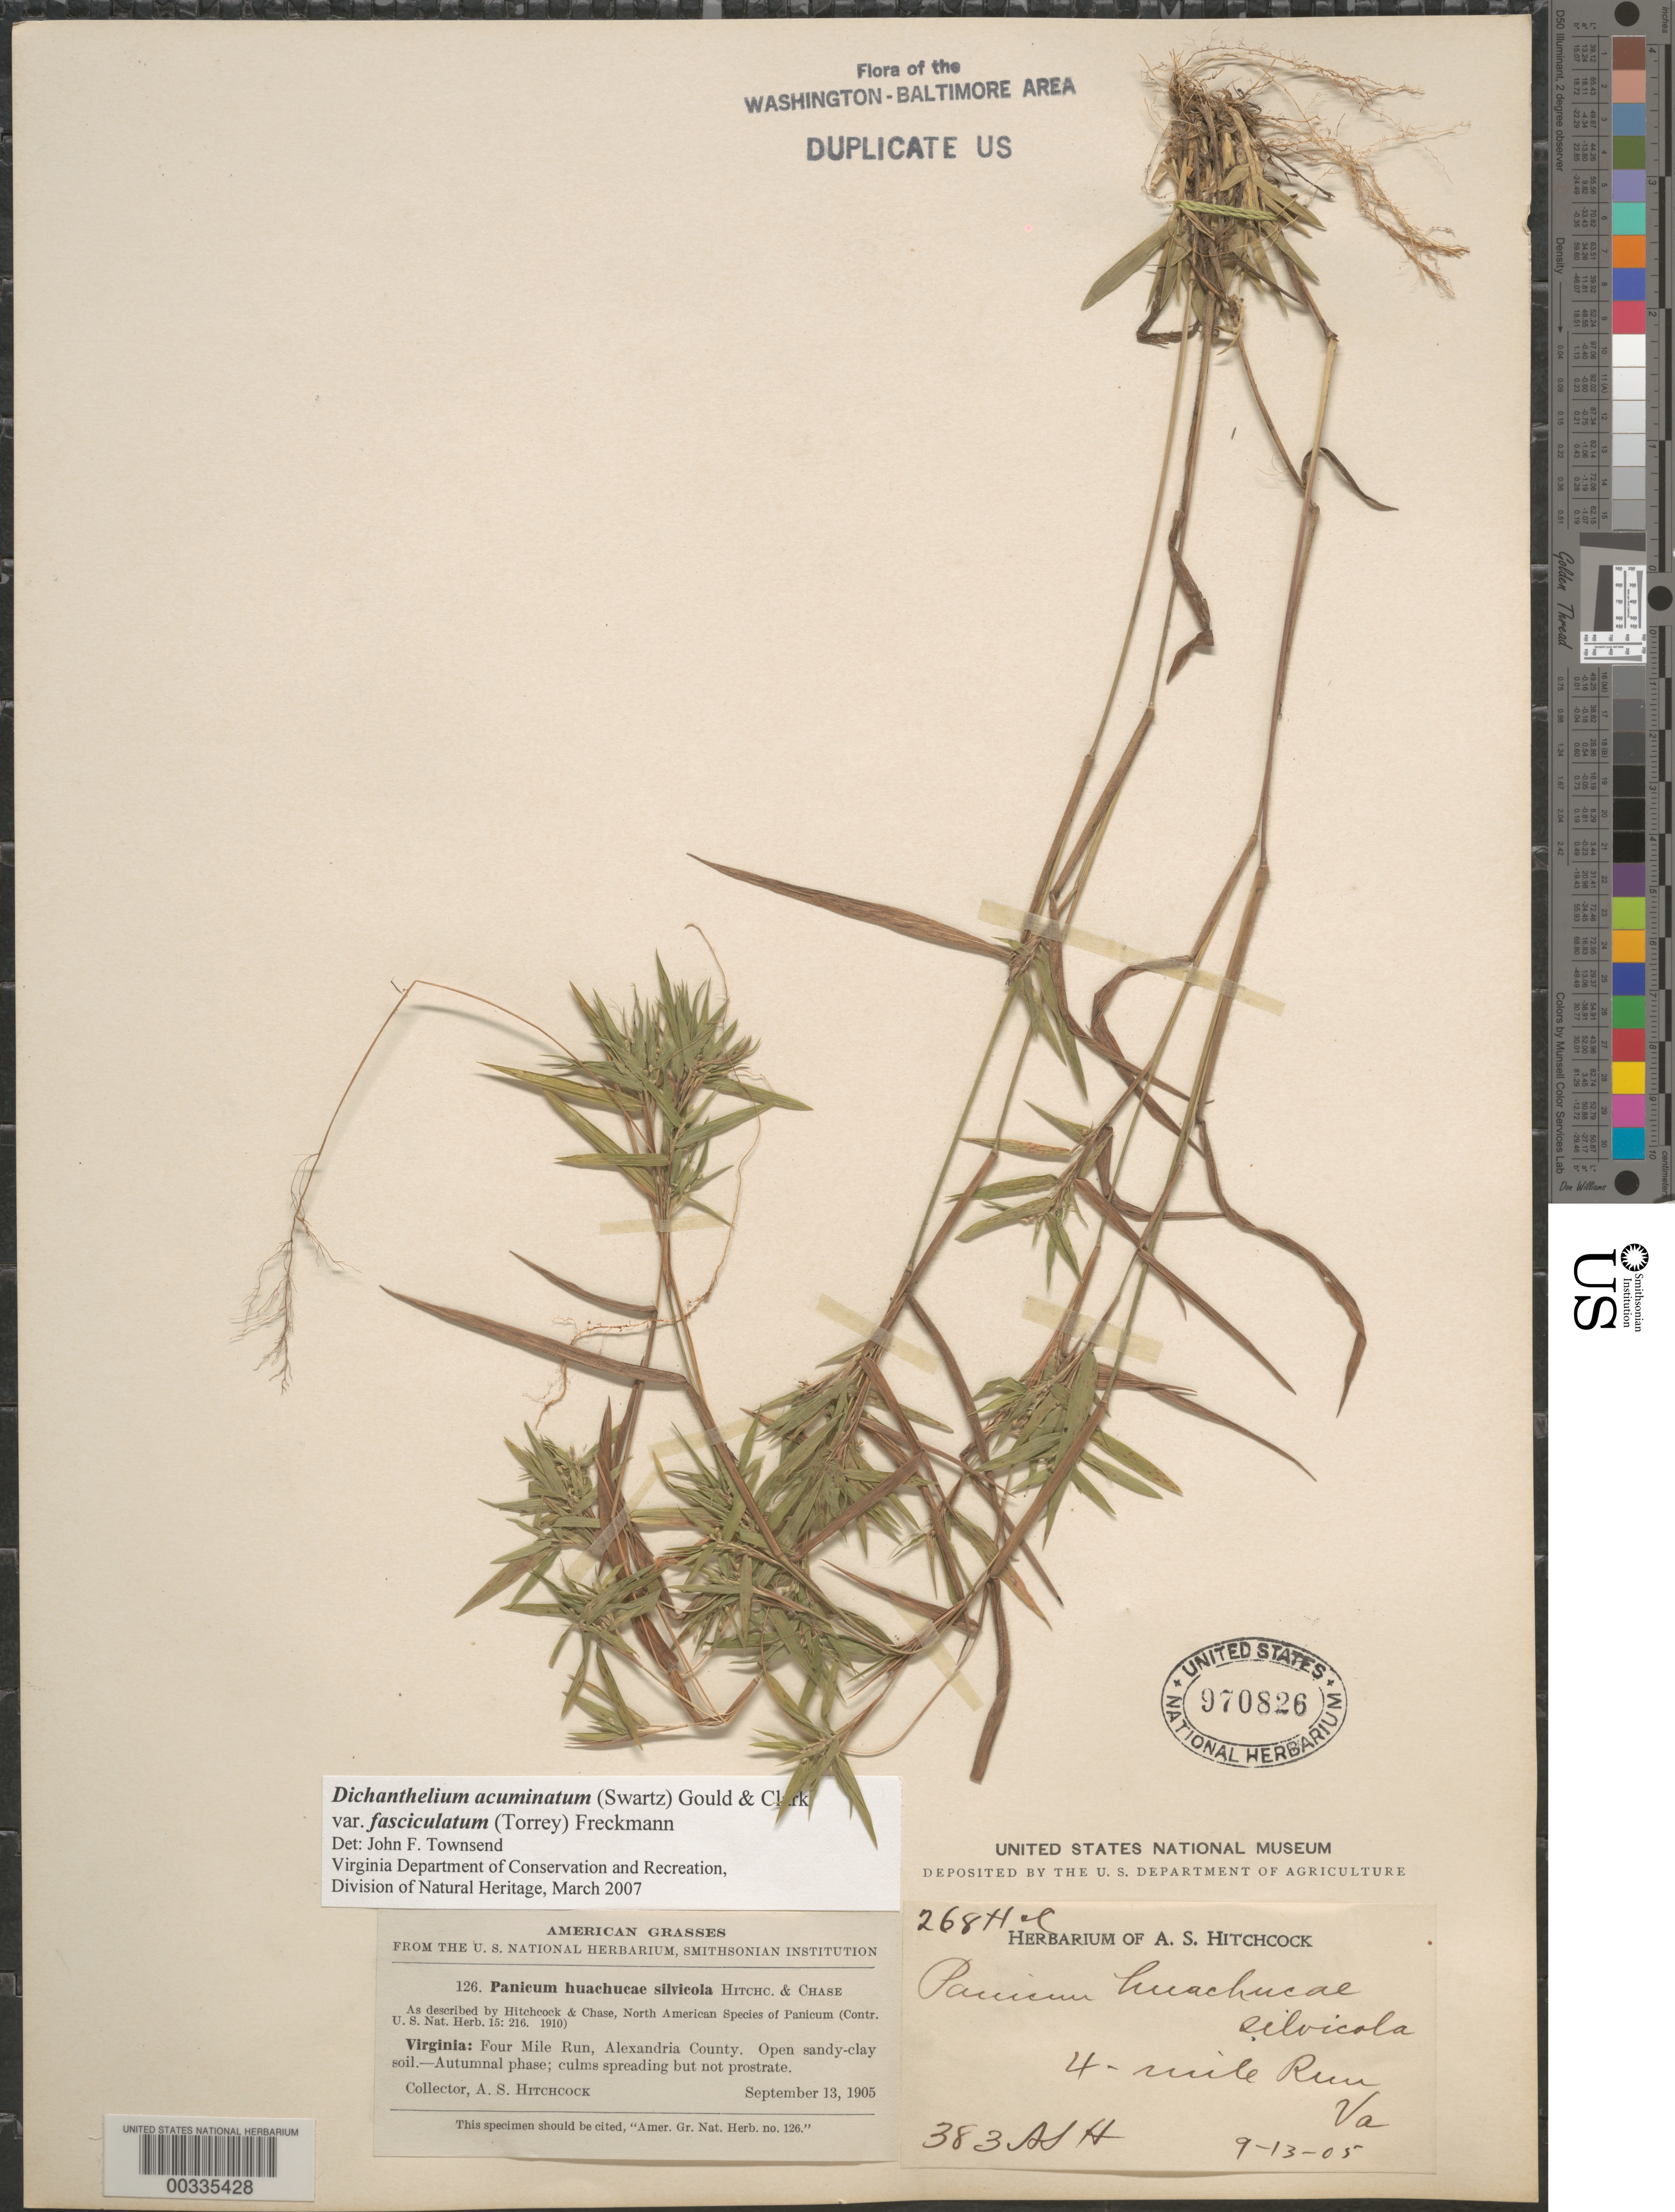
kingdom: Plantae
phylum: Tracheophyta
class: Liliopsida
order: Poales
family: Poaceae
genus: Dichanthelium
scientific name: Dichanthelium acuminatum var. fasciculatum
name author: (Torr.) Freckmann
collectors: A. S. Hitchcock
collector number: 383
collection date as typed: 13 Sep 1905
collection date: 1905-09-13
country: United States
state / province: Virginia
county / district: Arlington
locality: Four Mile Run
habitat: Open sandy-clay soil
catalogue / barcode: US 970826